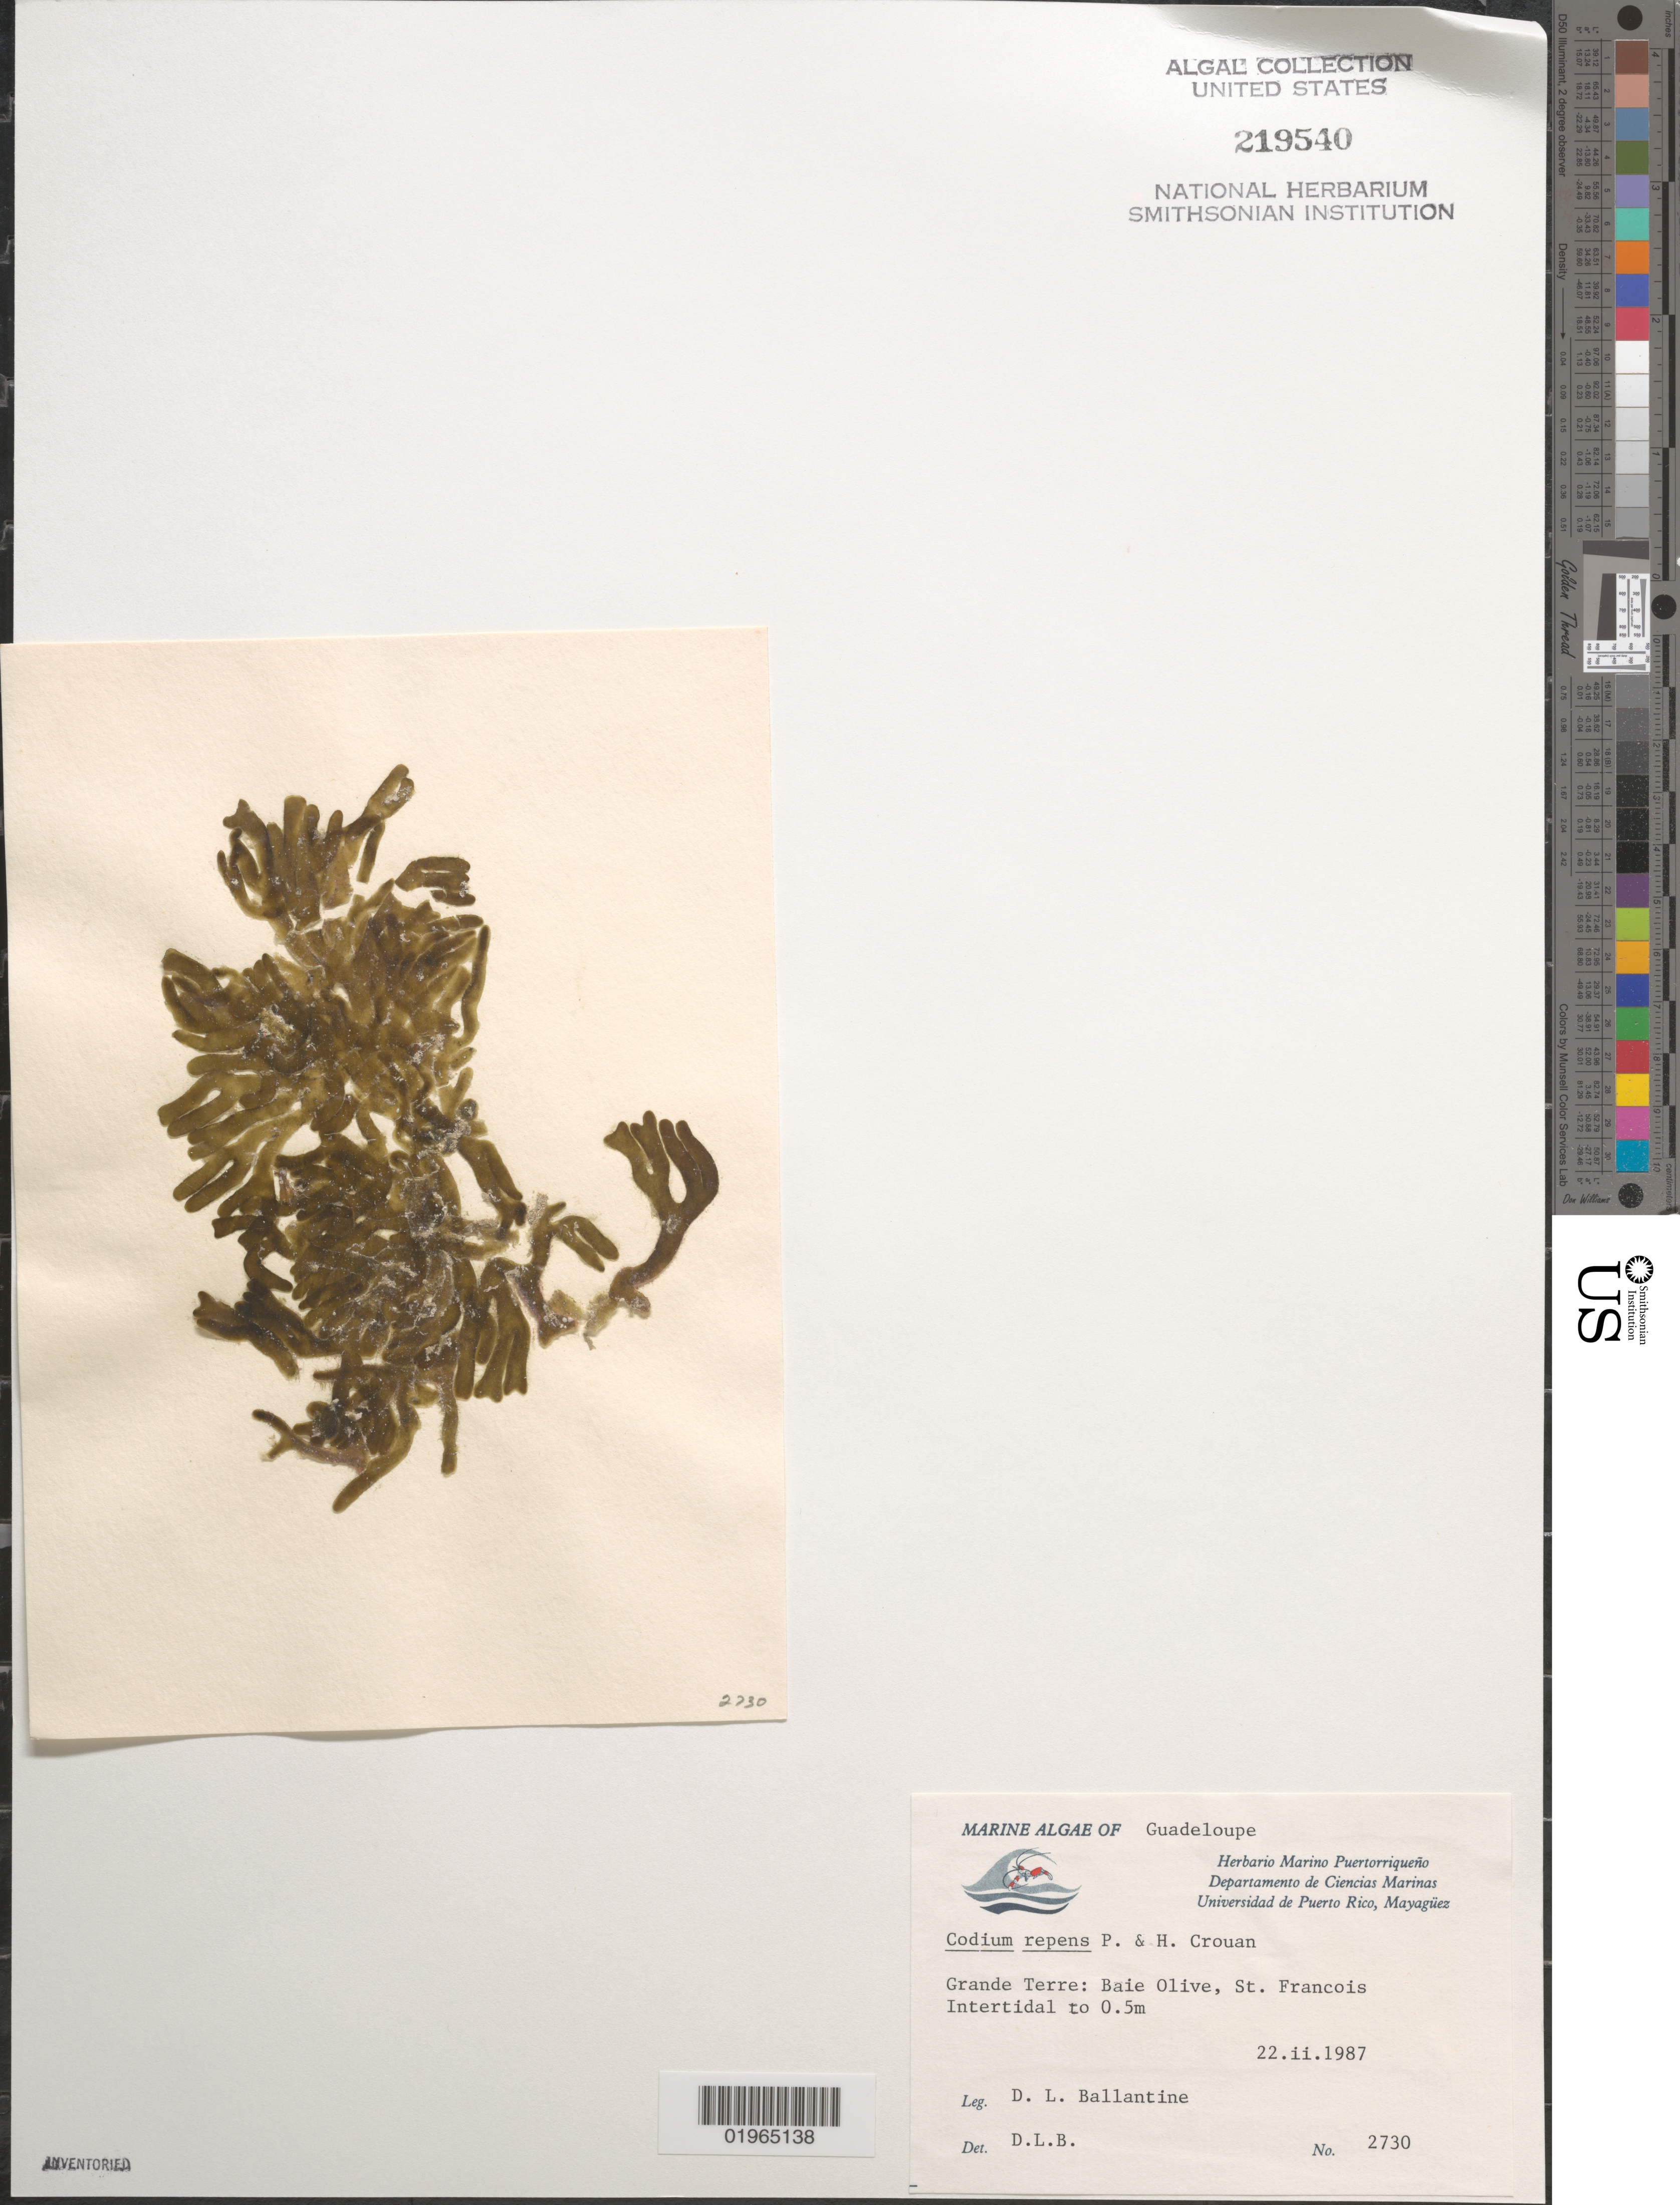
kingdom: Plantae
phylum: Chlorophyta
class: Ulvophyceae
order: Bryopsidales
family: Codiaceae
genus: Codium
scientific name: Codium repens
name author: P. Crouan & H. Crouan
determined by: Ballantine, D. L.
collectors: D.L. Ballantine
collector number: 2730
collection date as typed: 22 Feb 1987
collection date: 1987-02-22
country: Guadeloupe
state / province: Grande-Terre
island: Grande Terre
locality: Baie Olive, St. Francois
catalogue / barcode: US 219540